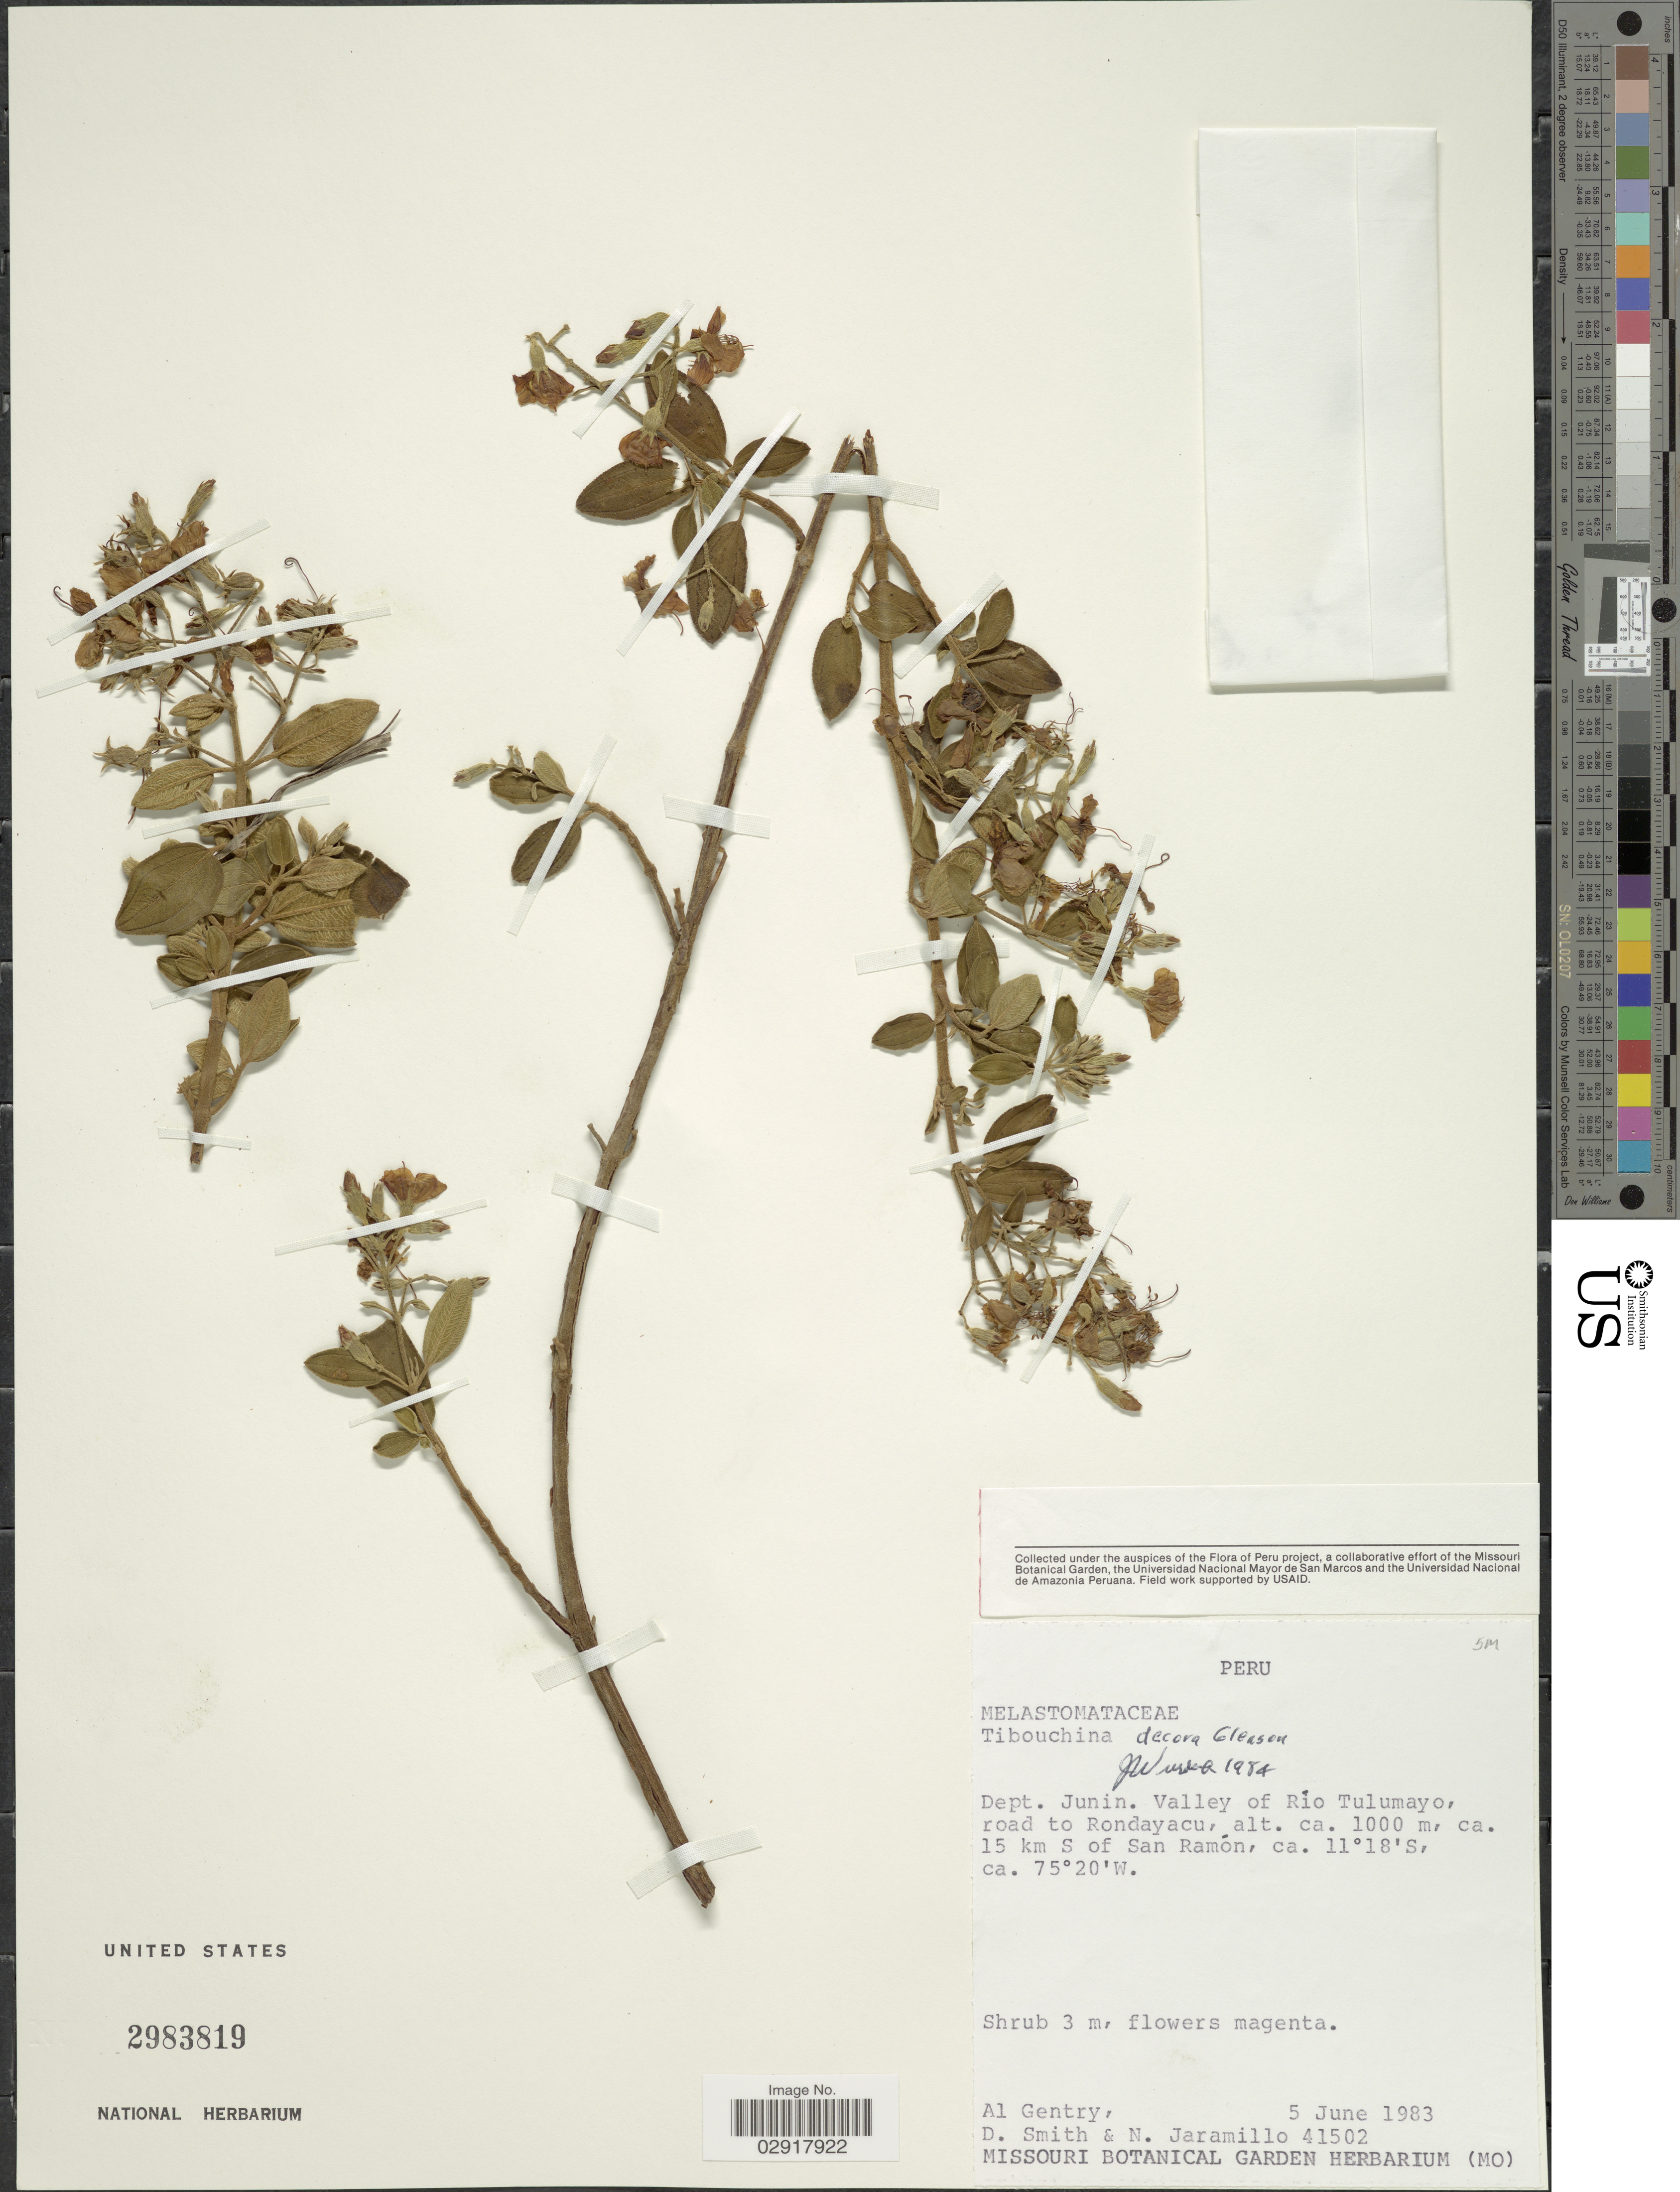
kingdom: Plantae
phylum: Tracheophyta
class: Magnoliopsida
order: Myrtales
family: Melastomataceae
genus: Chaetogastra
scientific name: Chaetogastra decora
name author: (Gleason) P.J.F. Guim. & Michelang.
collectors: A. H. Gentry, D. Smith & N. Jaramillo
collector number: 41502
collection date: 1983-06-05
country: Peru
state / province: Junín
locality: Dept. Junin. Valley of Río Tulumayo, road to Rondayacu, ca. 15 km S of San Ramón.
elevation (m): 1000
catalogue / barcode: US 2983819